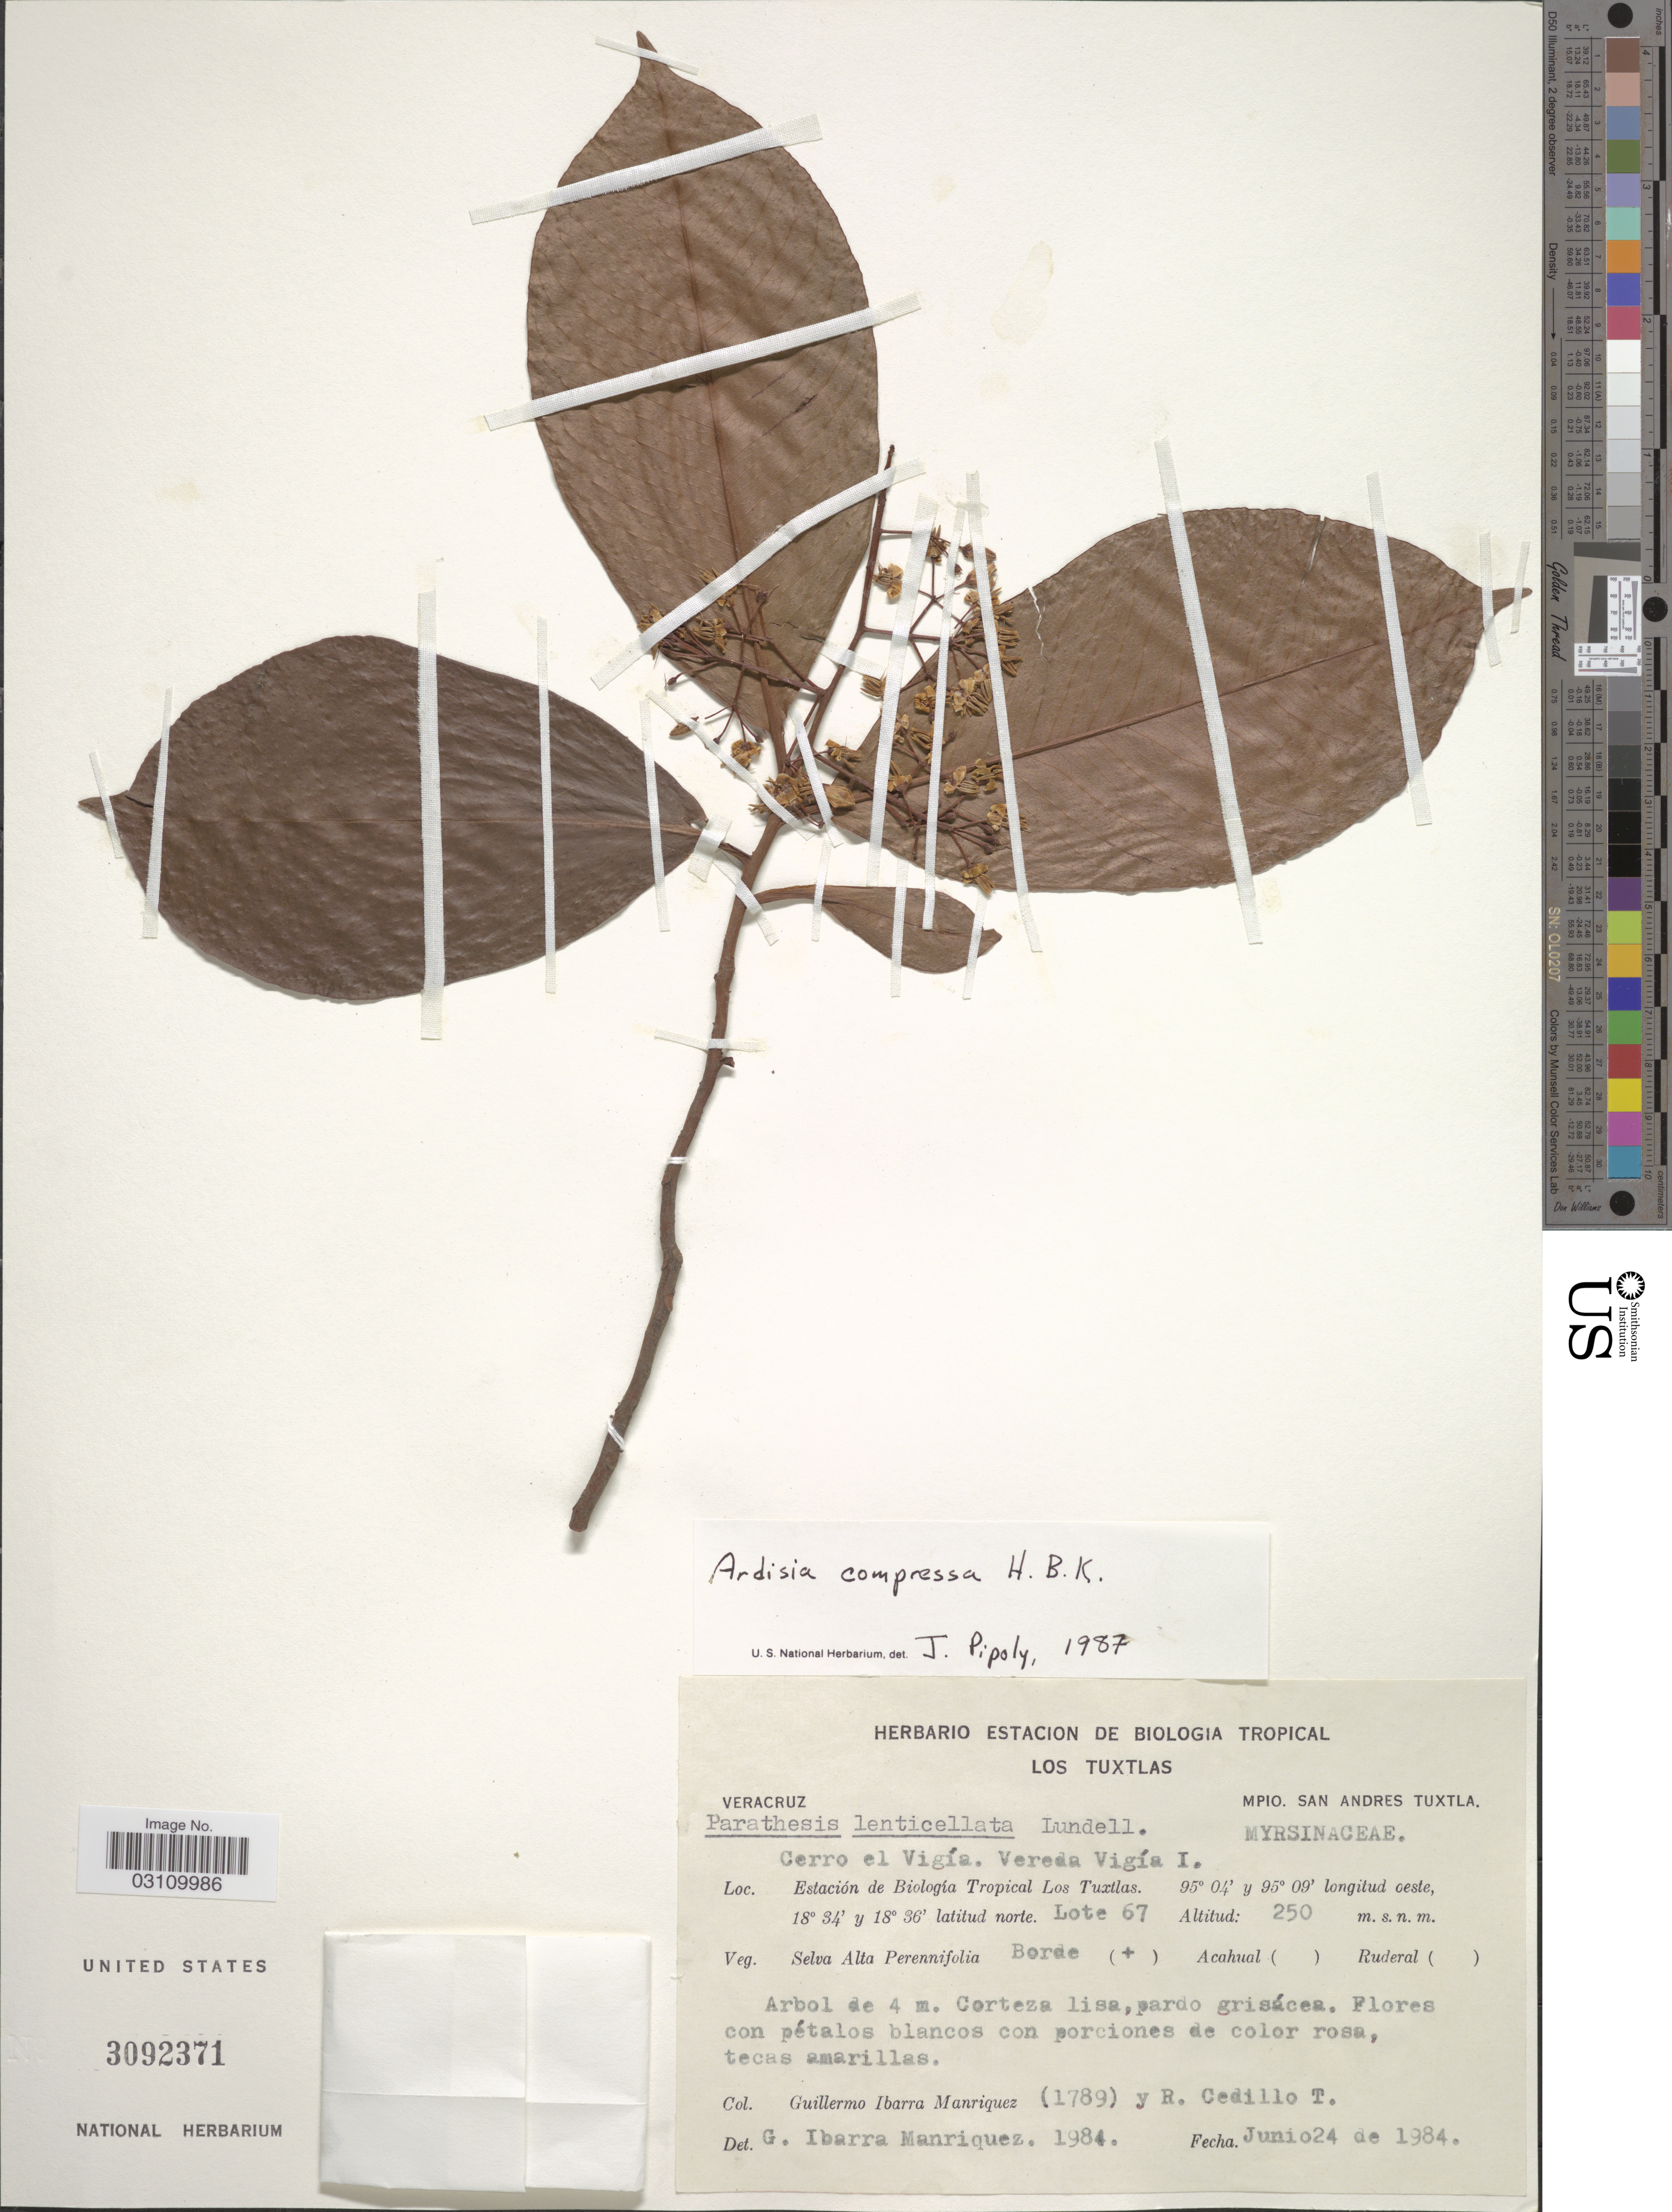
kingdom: Plantae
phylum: Tracheophyta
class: Magnoliopsida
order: Ericales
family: Primulaceae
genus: Ardisia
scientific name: Ardisia compressa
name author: Kunth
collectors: G. Ibarra-Manríquez & R. CedilloT.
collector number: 1789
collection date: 1984-06-24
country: Mexico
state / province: Veracruz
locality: Veracruz. Mpio. San Andres Tuxtla. Cerro el Vigía. Vereda Vigía I. Estación de Biología Tropical Los Tuxtlas.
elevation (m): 250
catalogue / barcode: US 3092371